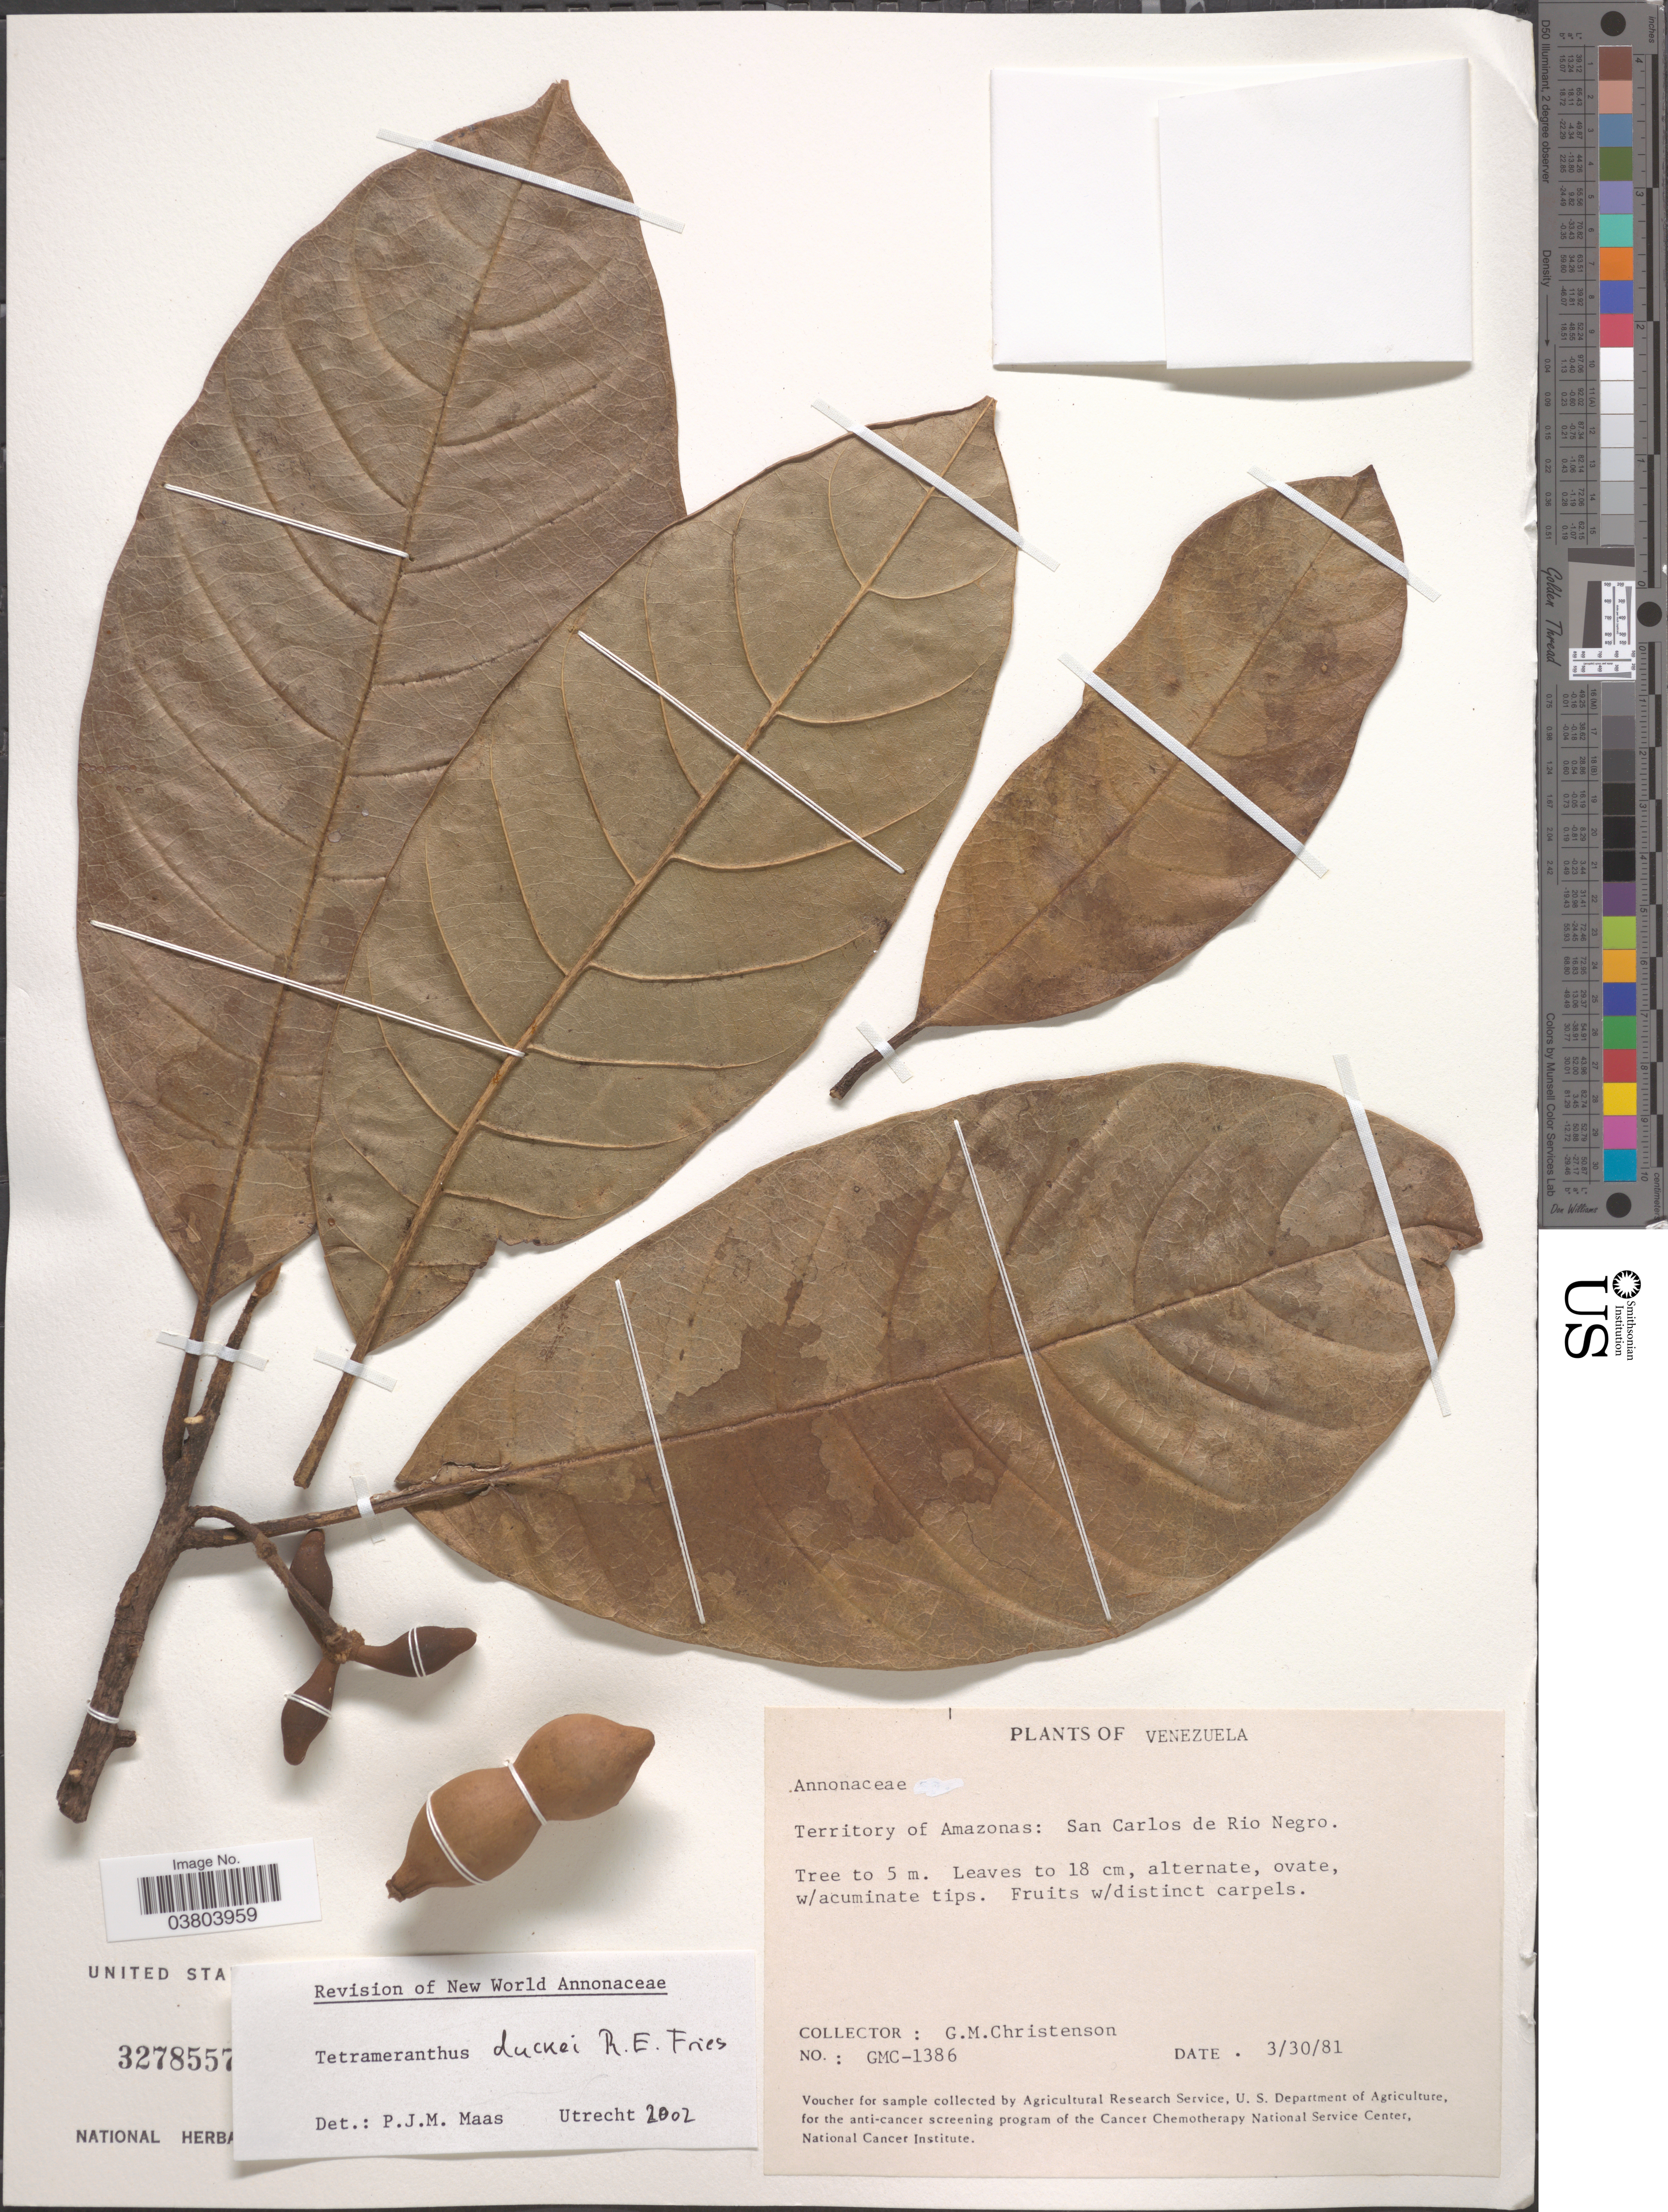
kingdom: Plantae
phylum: Tracheophyta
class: Magnoliopsida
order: Magnoliales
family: Annonaceae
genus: Tetrameranthus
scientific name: Tetrameranthus duckei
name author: R.E. Fr.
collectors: G. Christenson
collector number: GMC-1368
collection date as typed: Transcribed d/m/y: 30/3/81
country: Venezuela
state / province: Amazonas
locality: Territory of Amazonas: San Carlos de Rio Negro.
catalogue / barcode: US 3278557